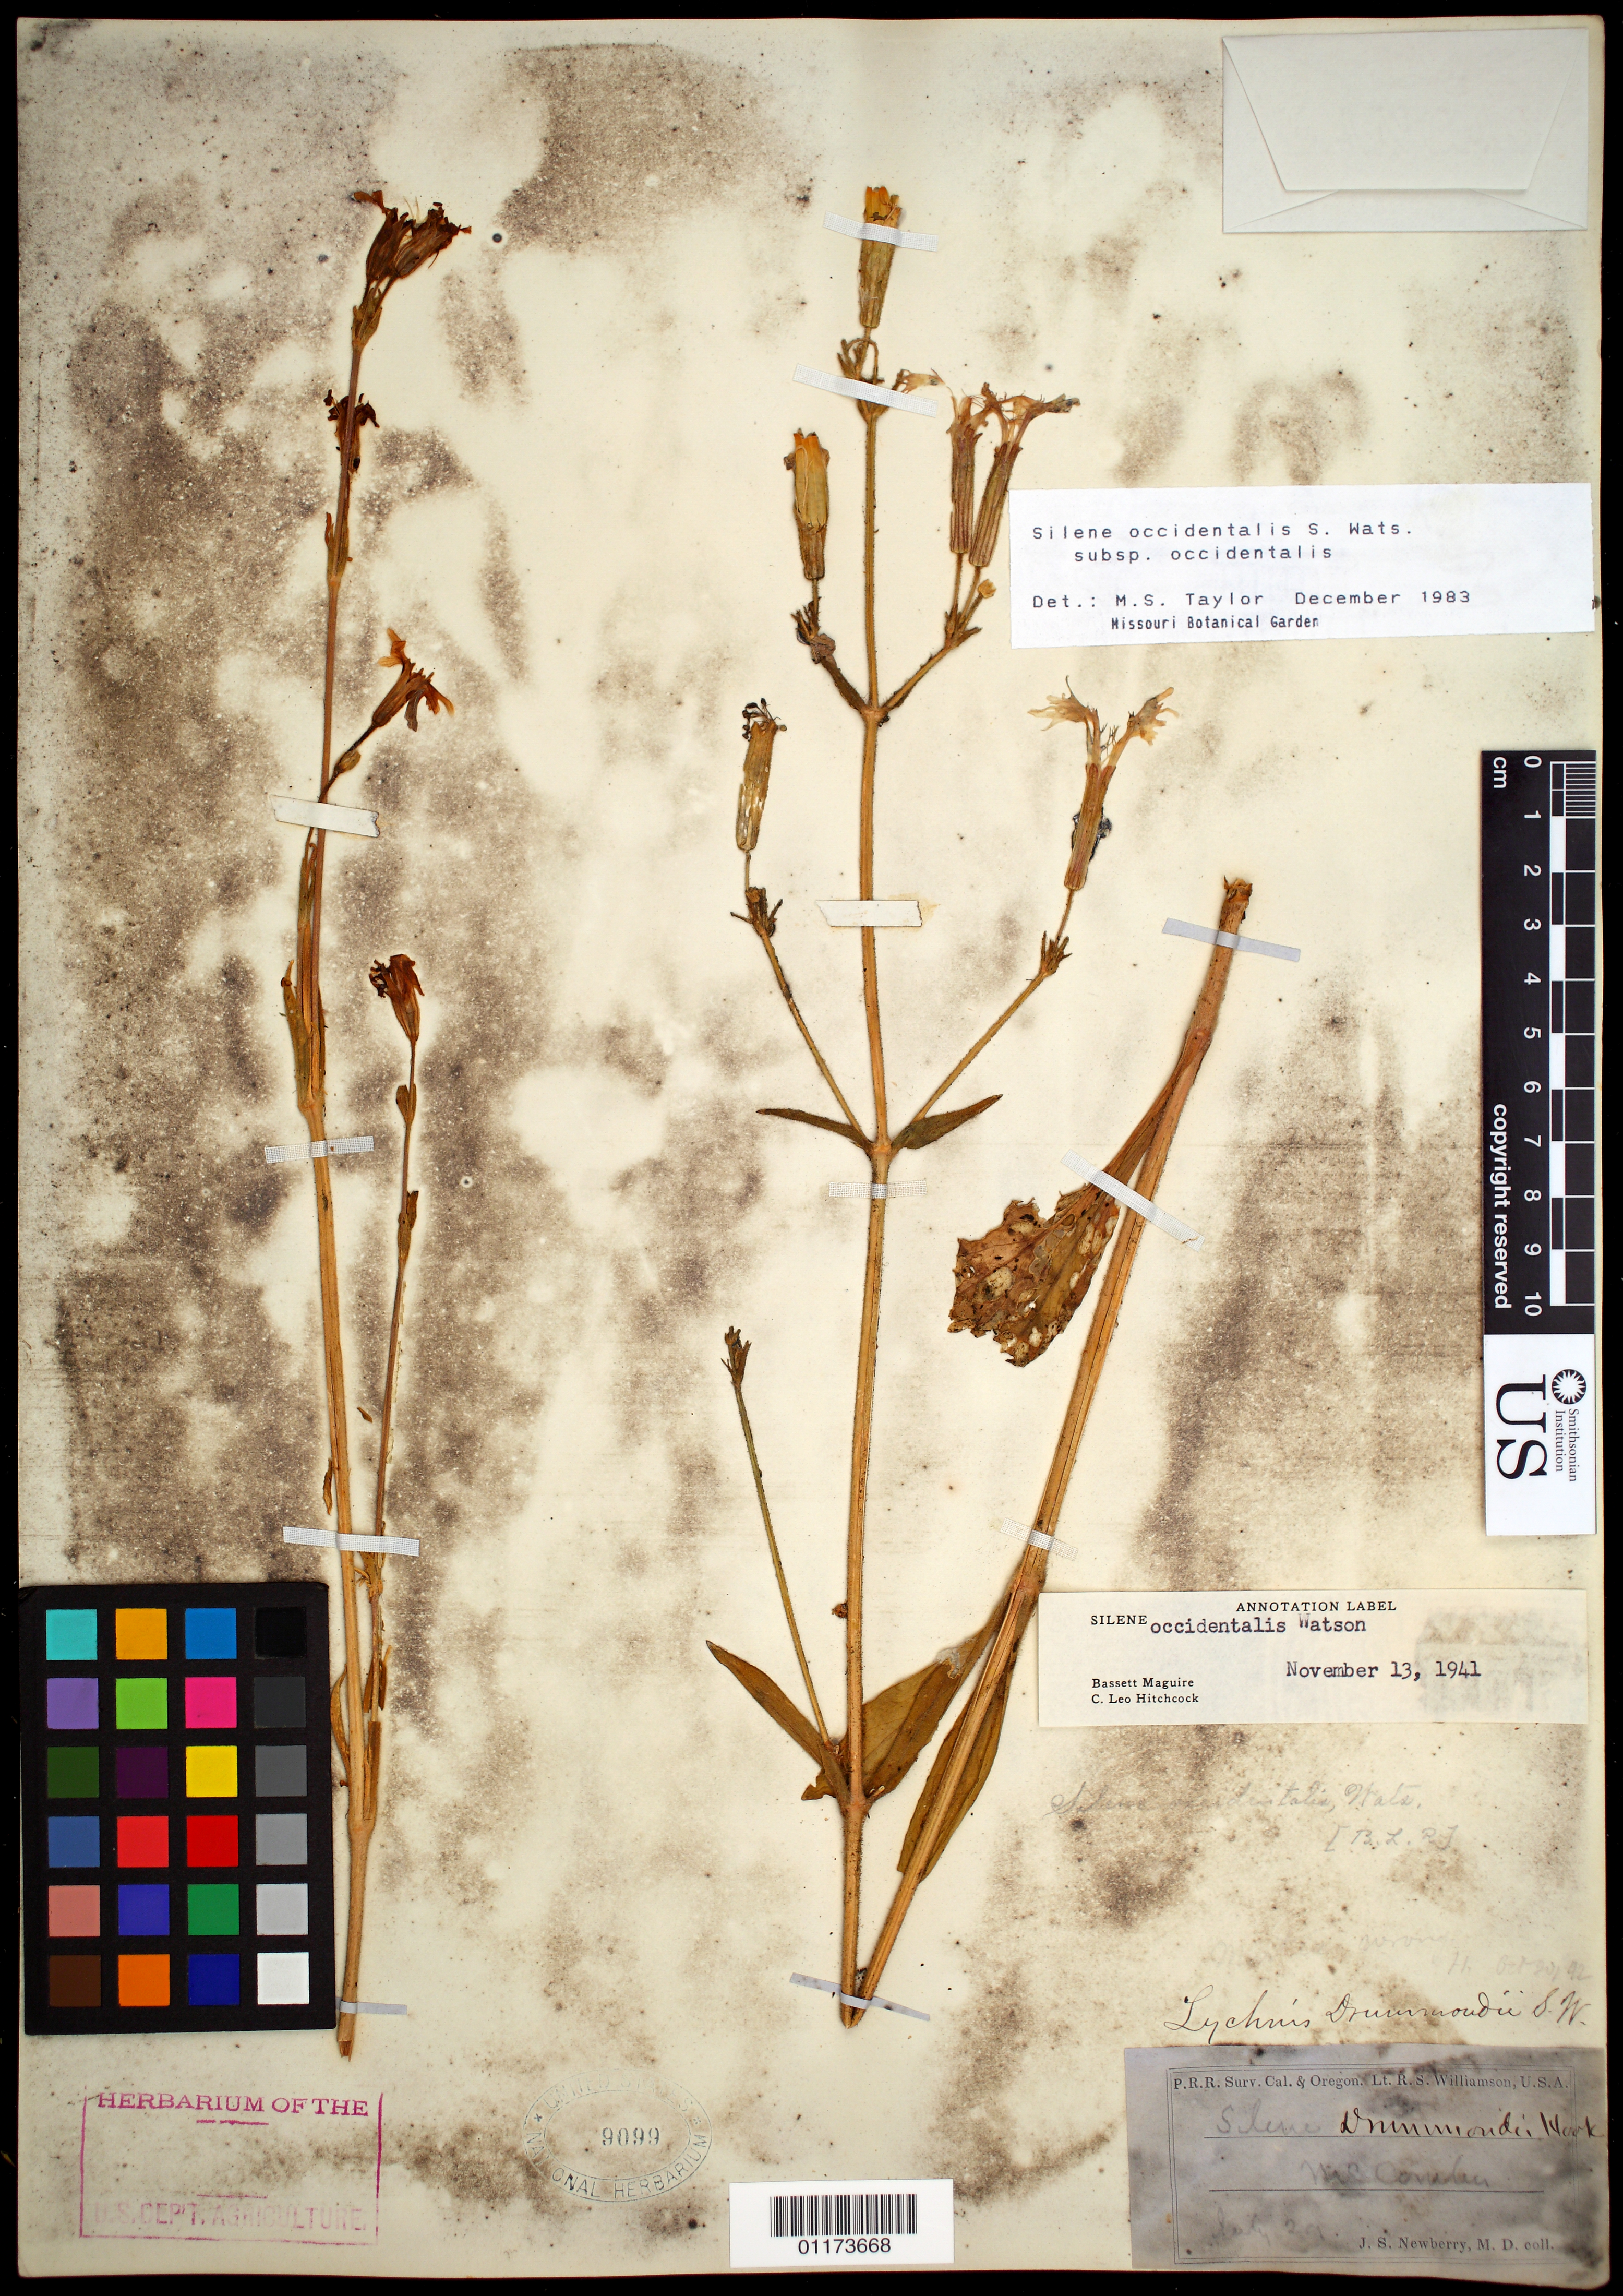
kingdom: Plantae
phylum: Tracheophyta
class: Magnoliopsida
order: Caryophyllales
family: Caryophyllaceae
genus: Silene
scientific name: Silene occidentalis subsp. occidentalis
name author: (S. Watson) S. Watson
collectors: J. S. Newberry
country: United States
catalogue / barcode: US 9099